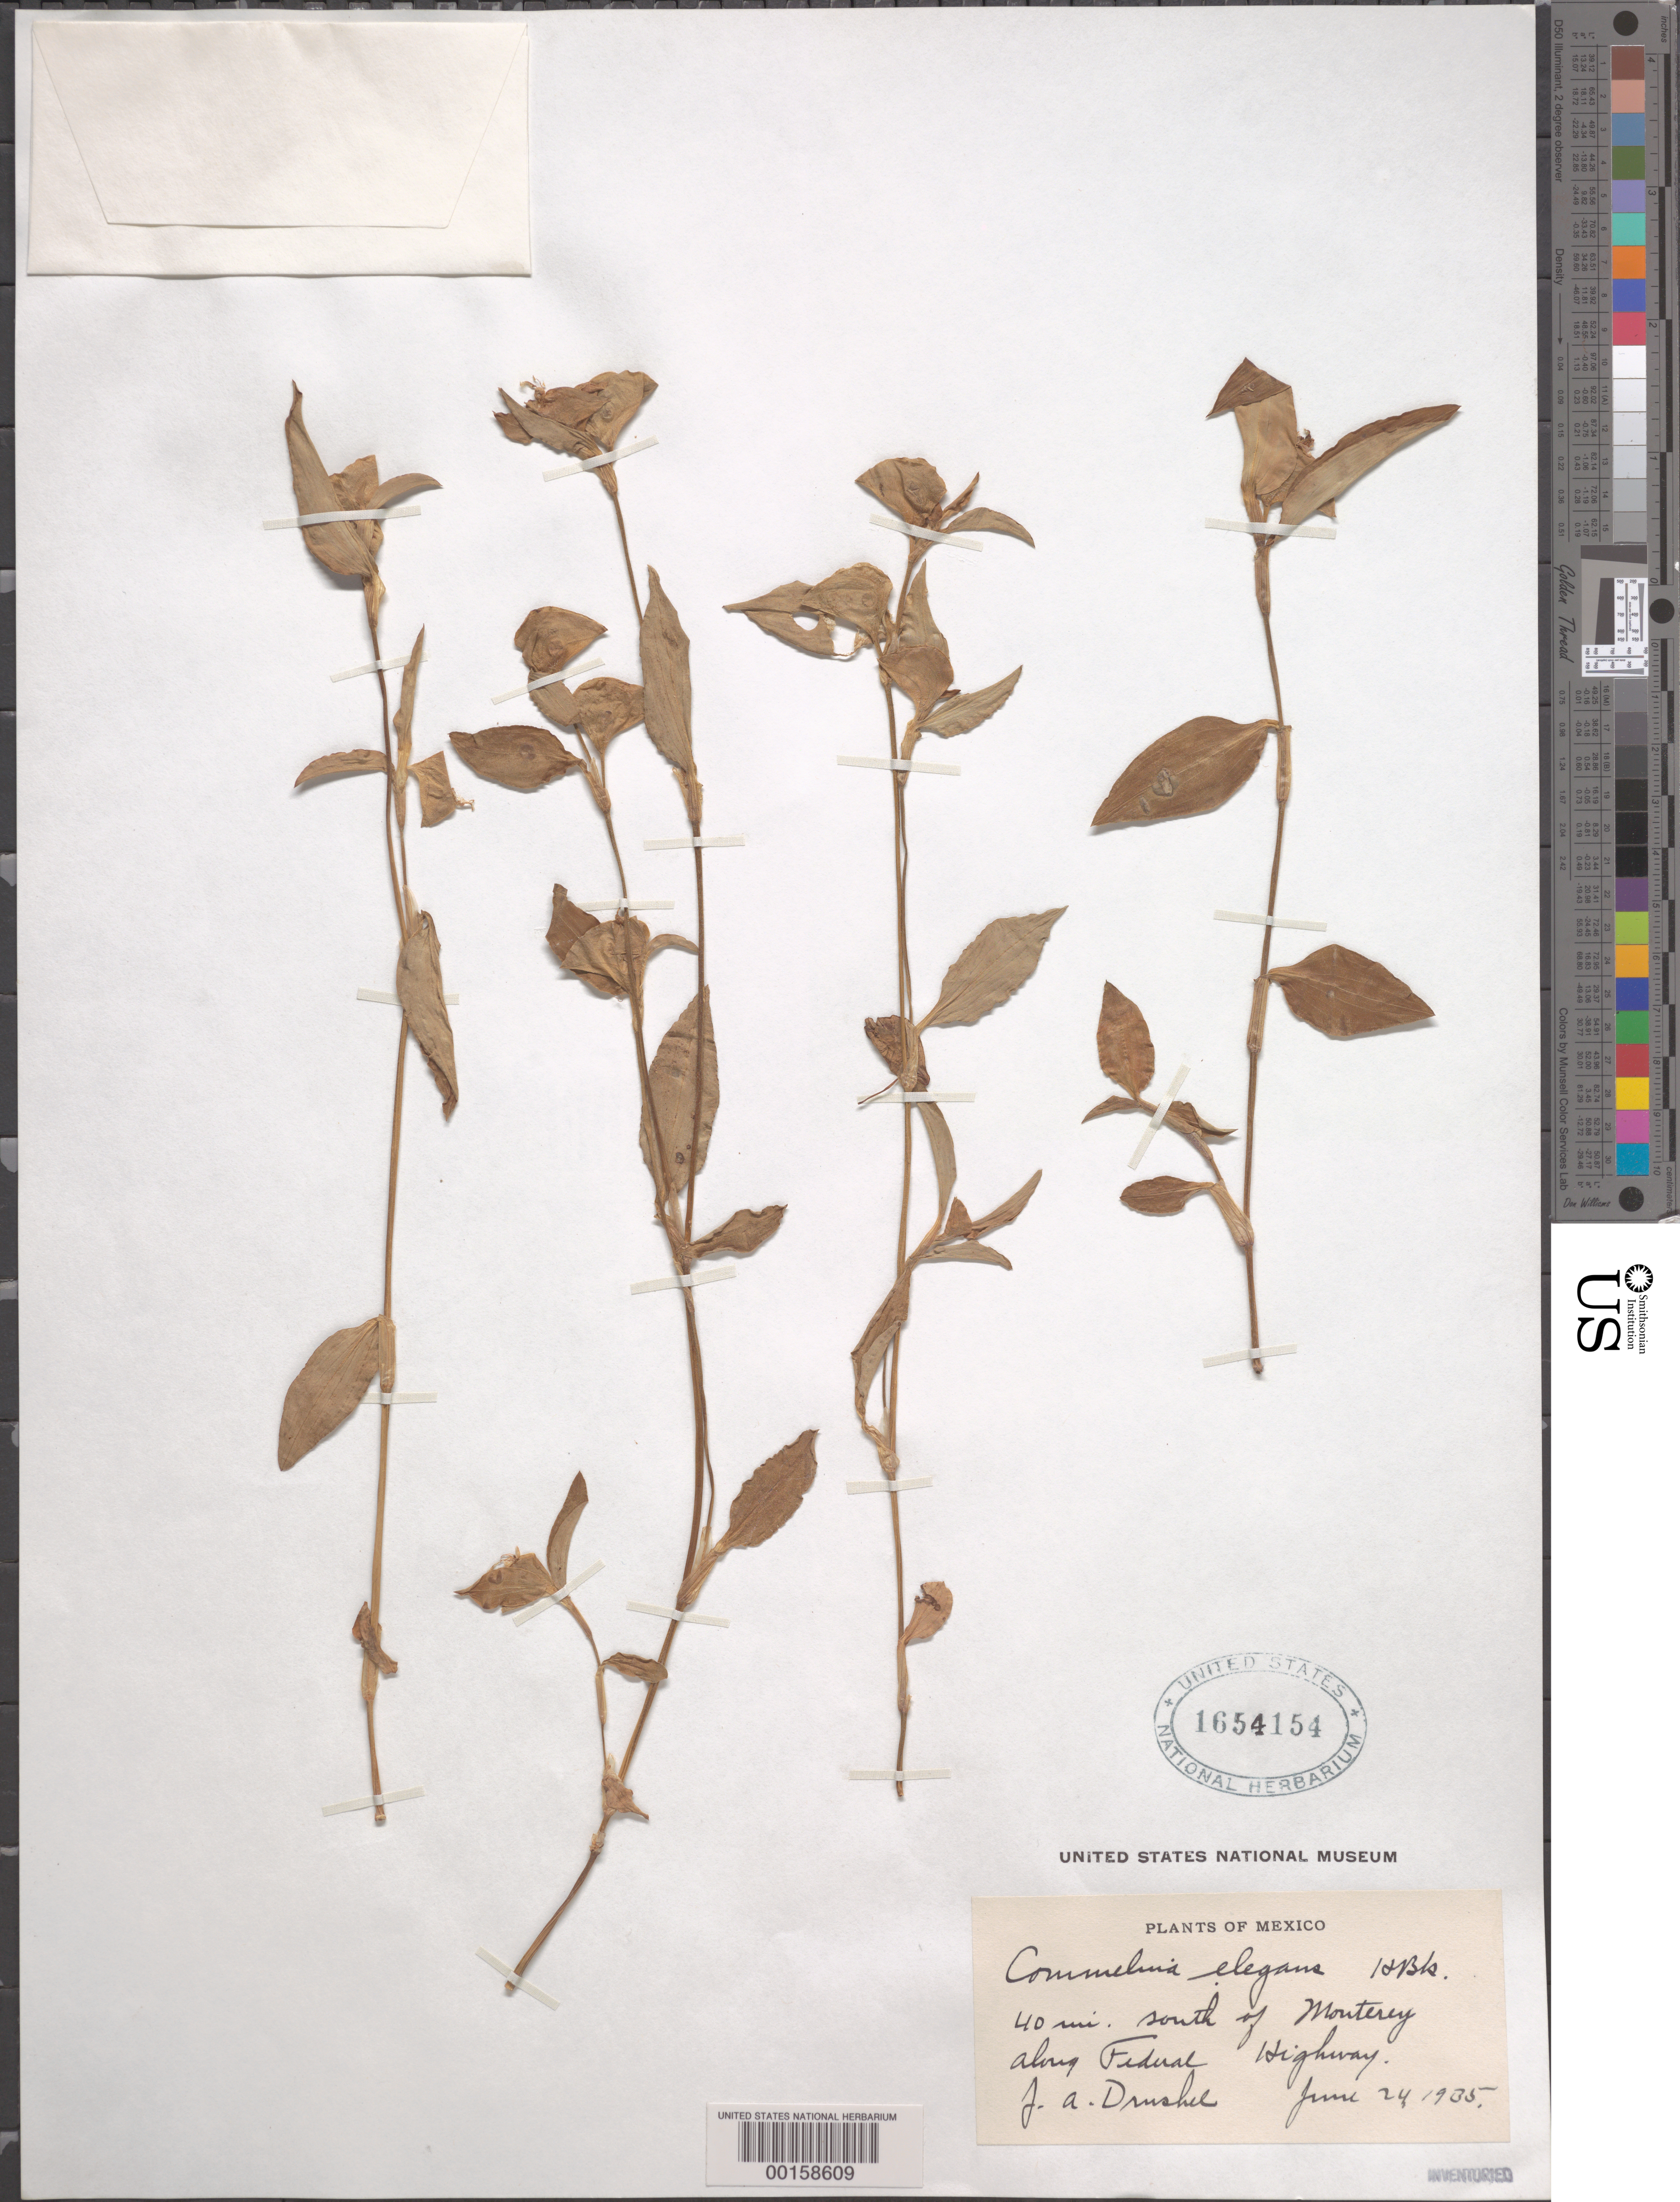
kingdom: Plantae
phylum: Tracheophyta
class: Liliopsida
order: Commelinales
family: Commelinaceae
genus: Commelina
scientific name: Commelina erecta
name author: L.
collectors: J. A. Drushel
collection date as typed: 24 Jun 1935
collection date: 1935-06-24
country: Mexico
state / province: Nuevo León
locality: Monterrey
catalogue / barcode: US 1654154